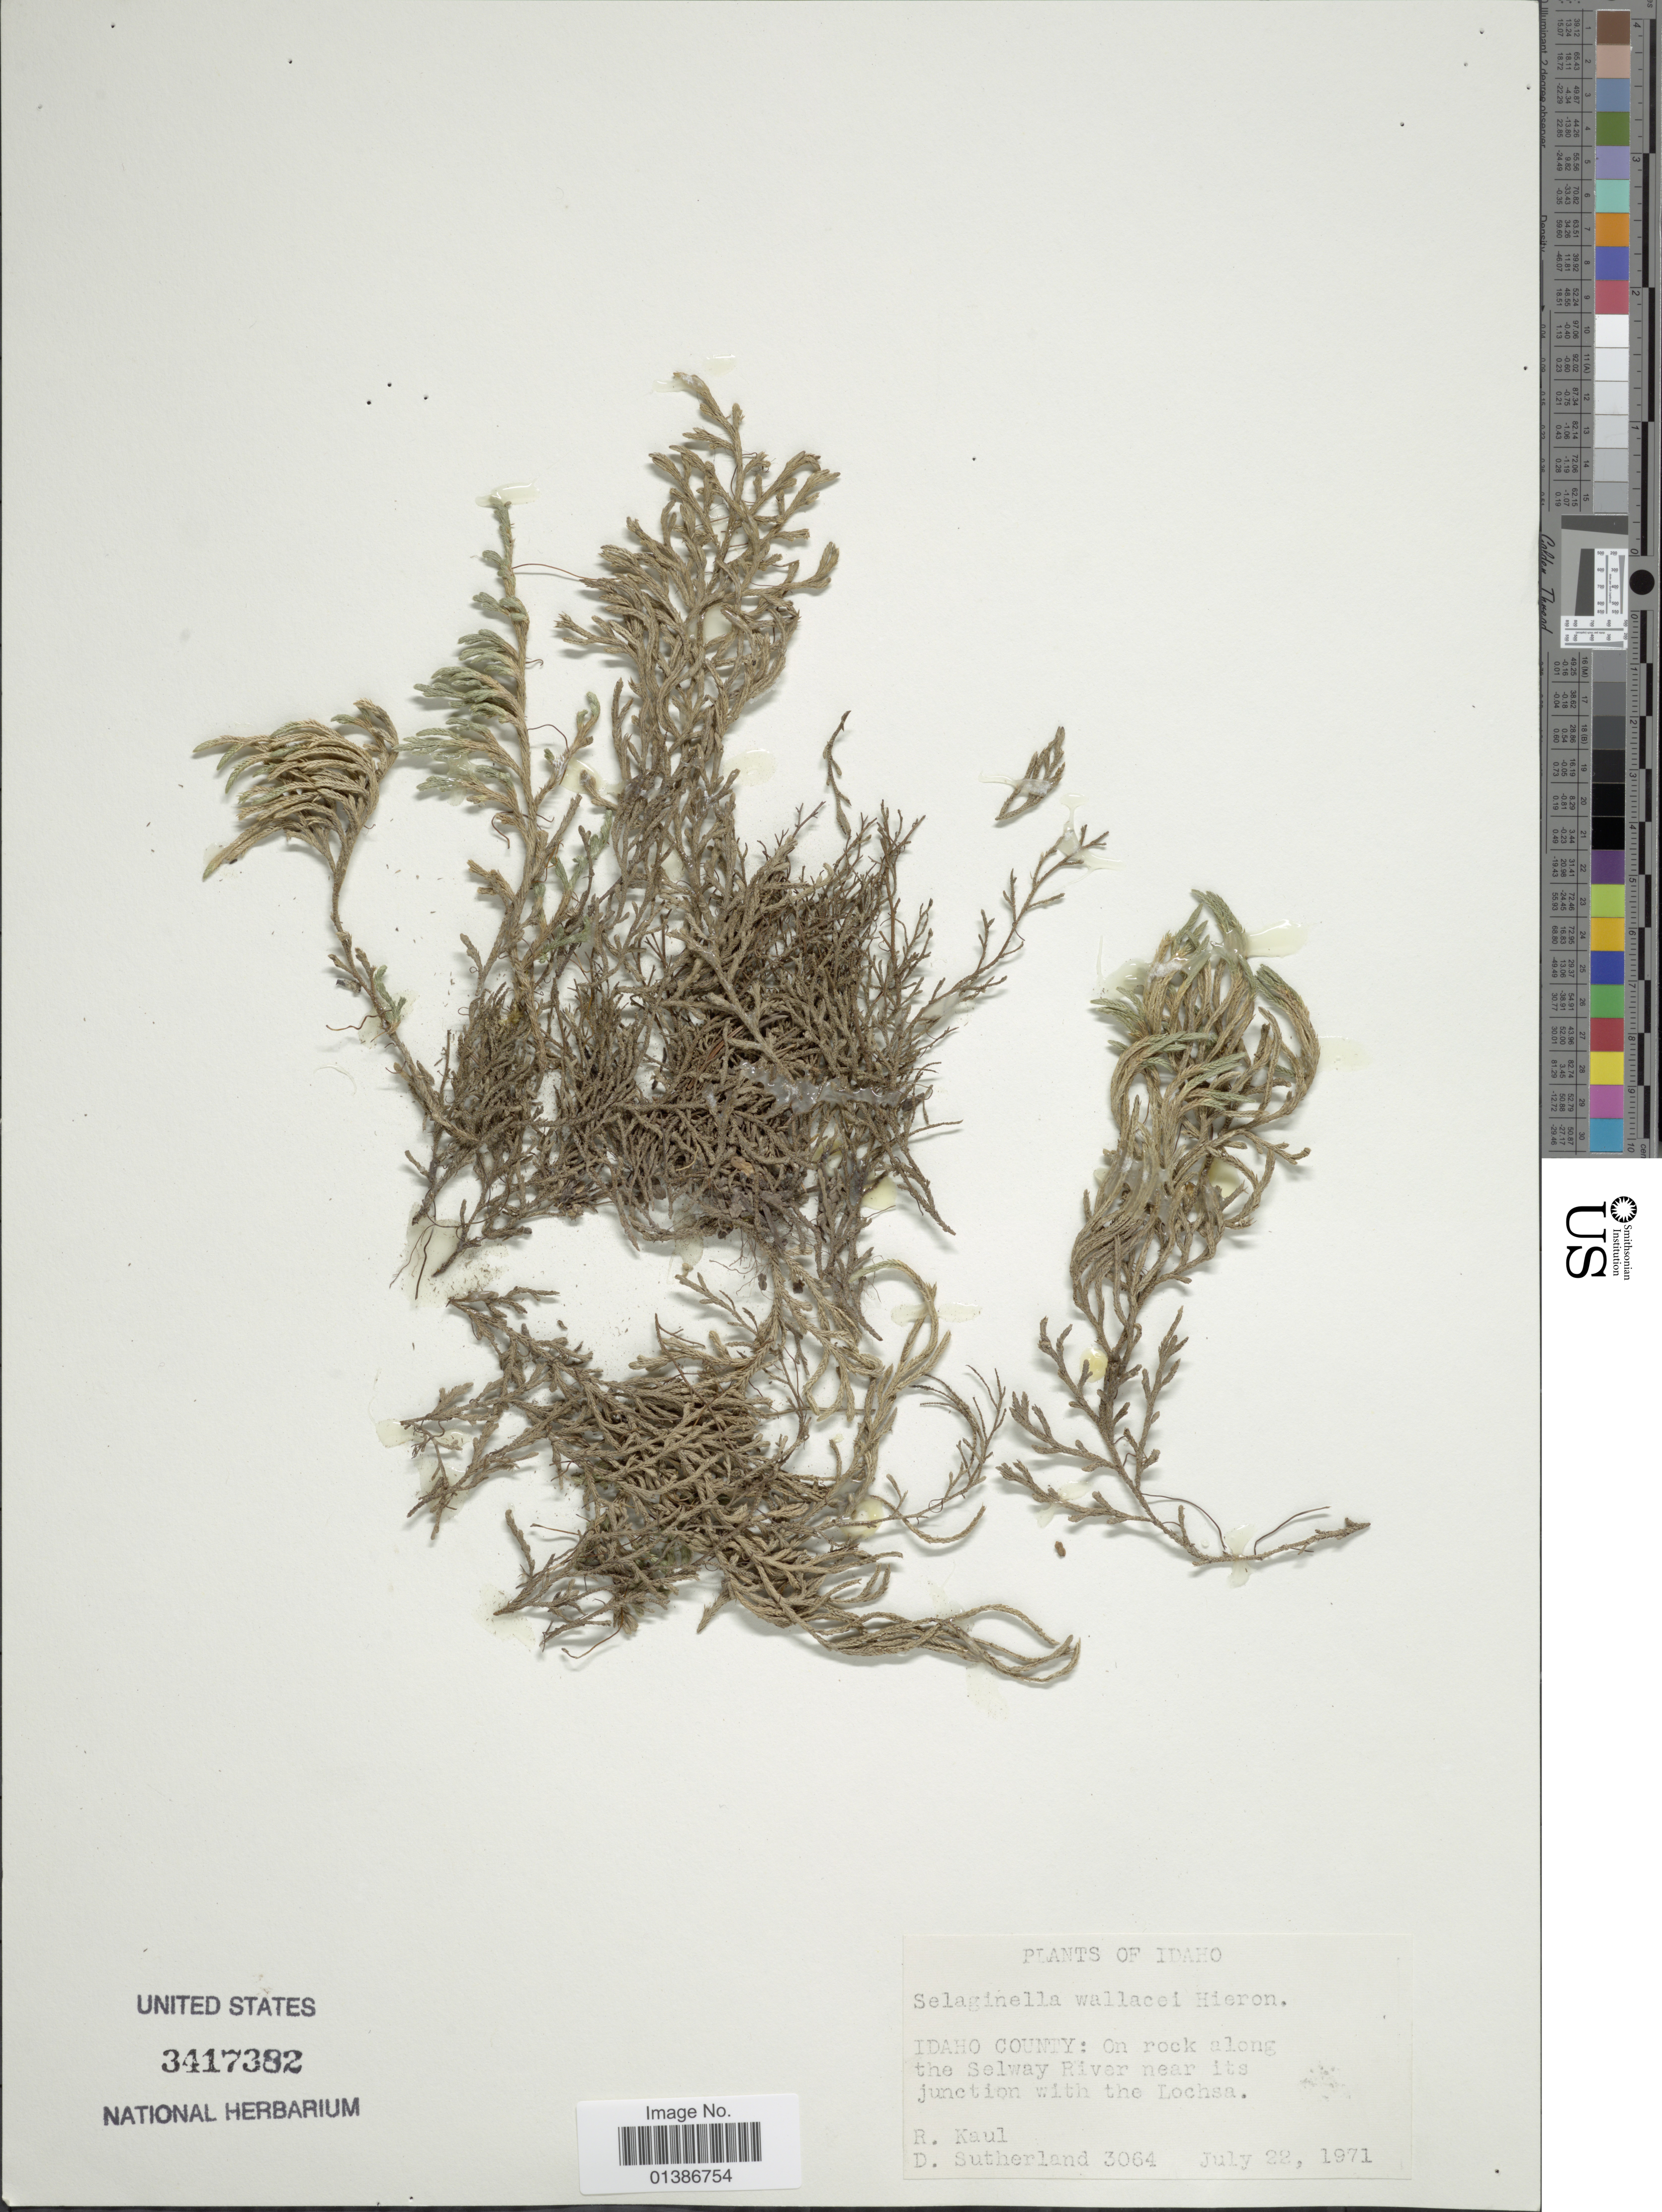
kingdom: Plantae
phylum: Tracheophyta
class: Lycopodiopsida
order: Selaginellales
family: Selaginellaceae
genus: Selaginella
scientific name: Selaginella wallacei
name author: Hieron.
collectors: R. Kaul & D. Sutherland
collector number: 3064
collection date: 1971-07-22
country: United States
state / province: Idaho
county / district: Idaho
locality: On rock along the Selway River near its junction with the Lochsa.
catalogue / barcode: US 3417382